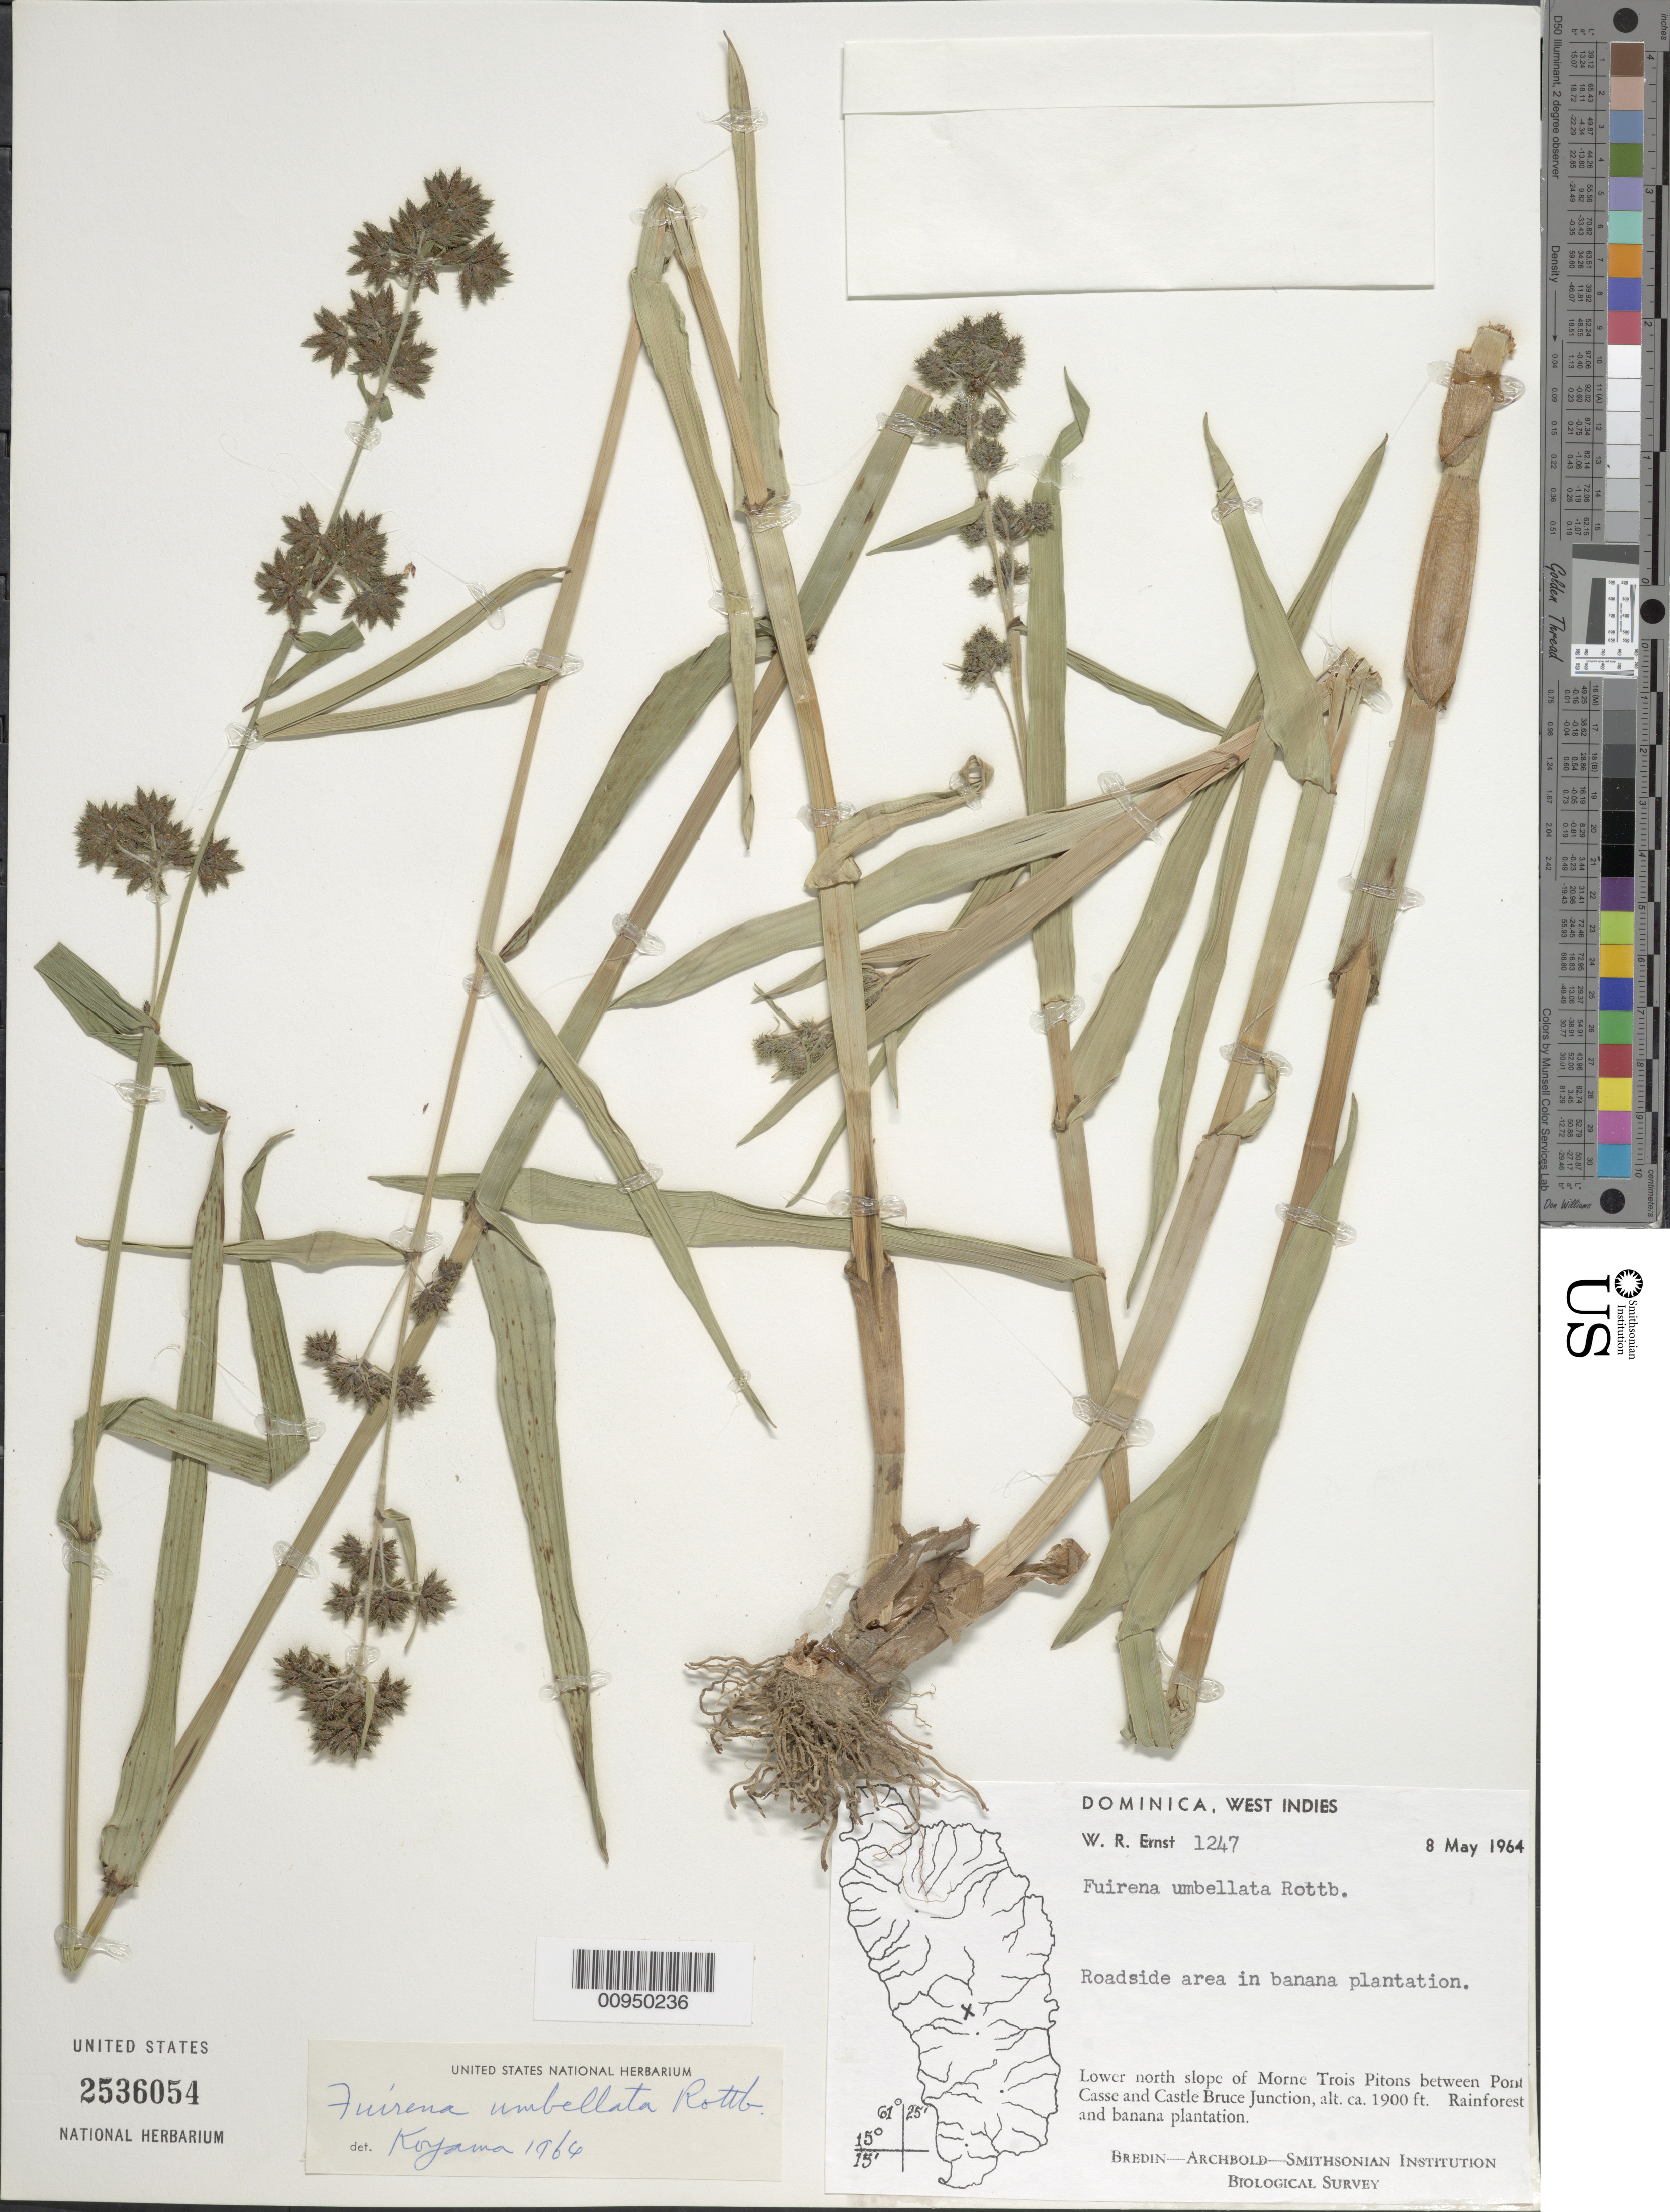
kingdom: Plantae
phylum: Tracheophyta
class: Liliopsida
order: Poales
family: Cyperaceae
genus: Fuirena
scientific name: Fuirena umbellata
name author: Rottb.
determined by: Koyama, --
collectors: W. R. Ernst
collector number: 1247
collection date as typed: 08 May 1964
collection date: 1964-05-08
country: Dominica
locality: Roadside area in rainforest and banana plantation of lower north slope of Morne Trois Pitons between Pont Cassé and Castle Bruce Junction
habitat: Roadside area in banana plantation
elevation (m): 579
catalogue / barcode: US 2536054